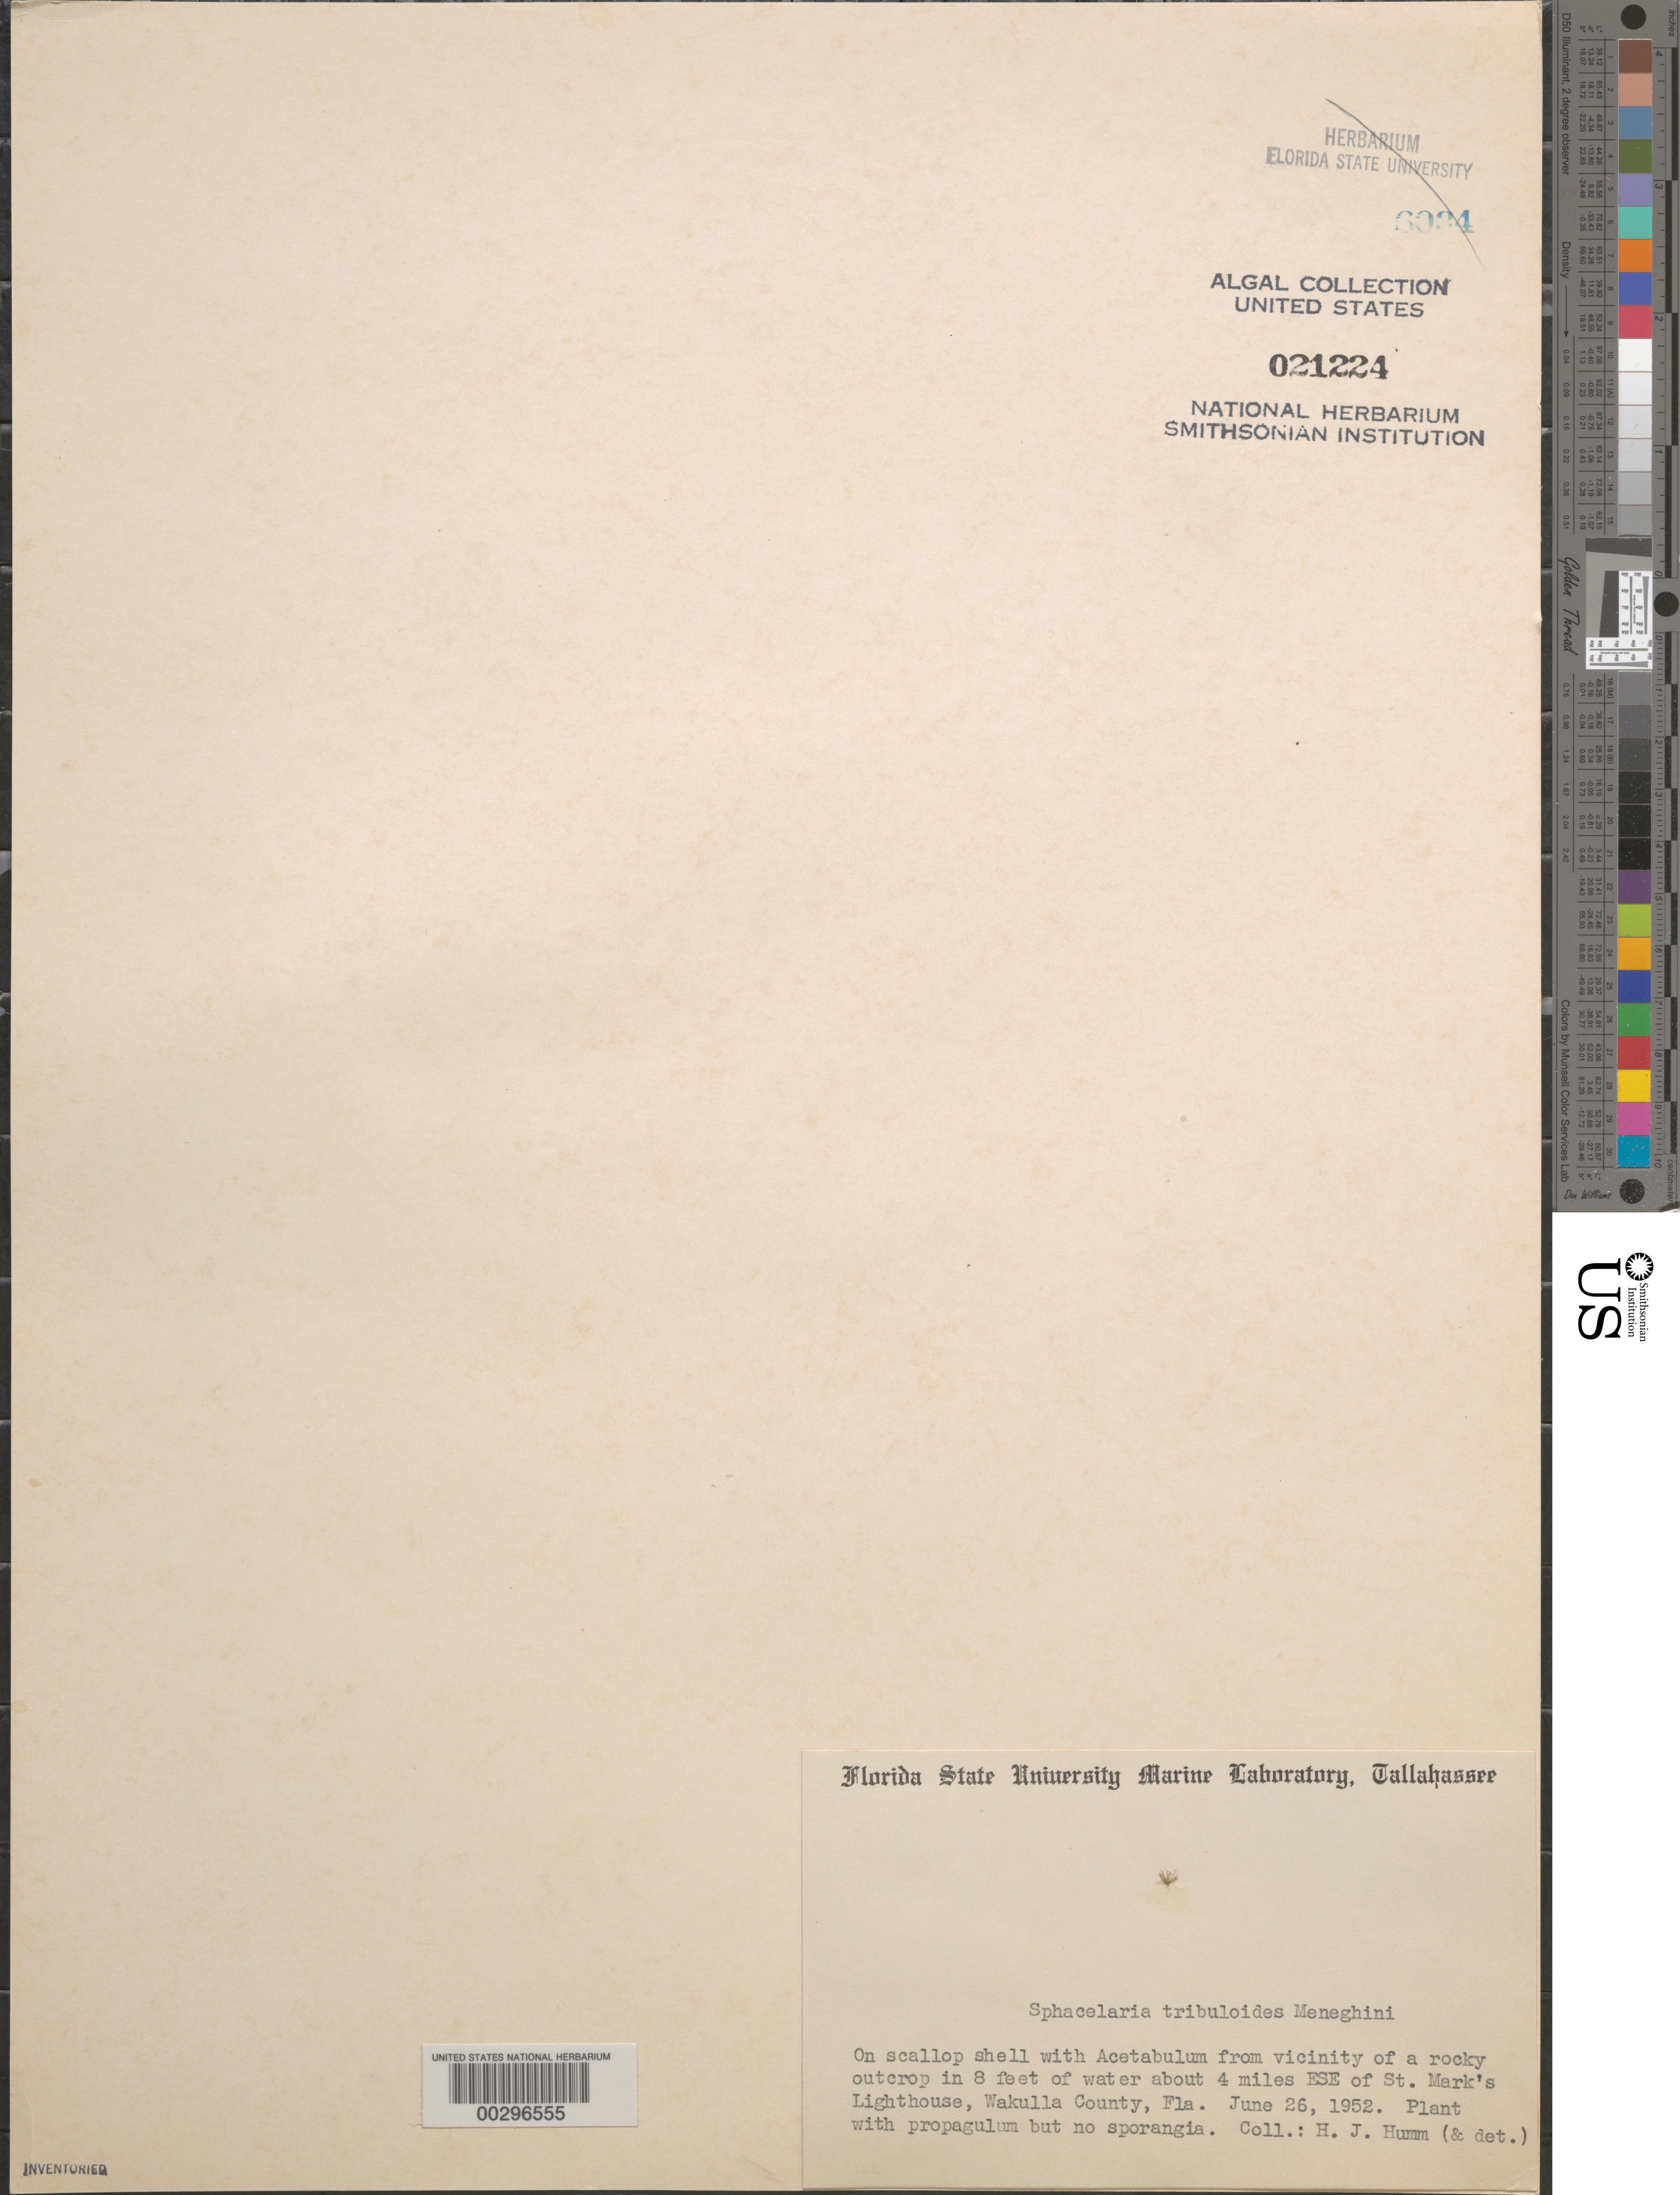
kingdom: Chromista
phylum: Ochrophyta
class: Phaeophyceae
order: Sphacelariales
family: Sphacelariaceae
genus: Sphacelaria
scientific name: Sphacelaria tribuloides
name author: Menegh.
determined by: Humm, Harold J.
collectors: H. J. Humm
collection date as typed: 26 Jun 1952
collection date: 1952-06-26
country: United States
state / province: Florida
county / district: Wakulla County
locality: Ca. 4 miles east southeast of St. Marks Lighthouse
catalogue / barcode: US 21224